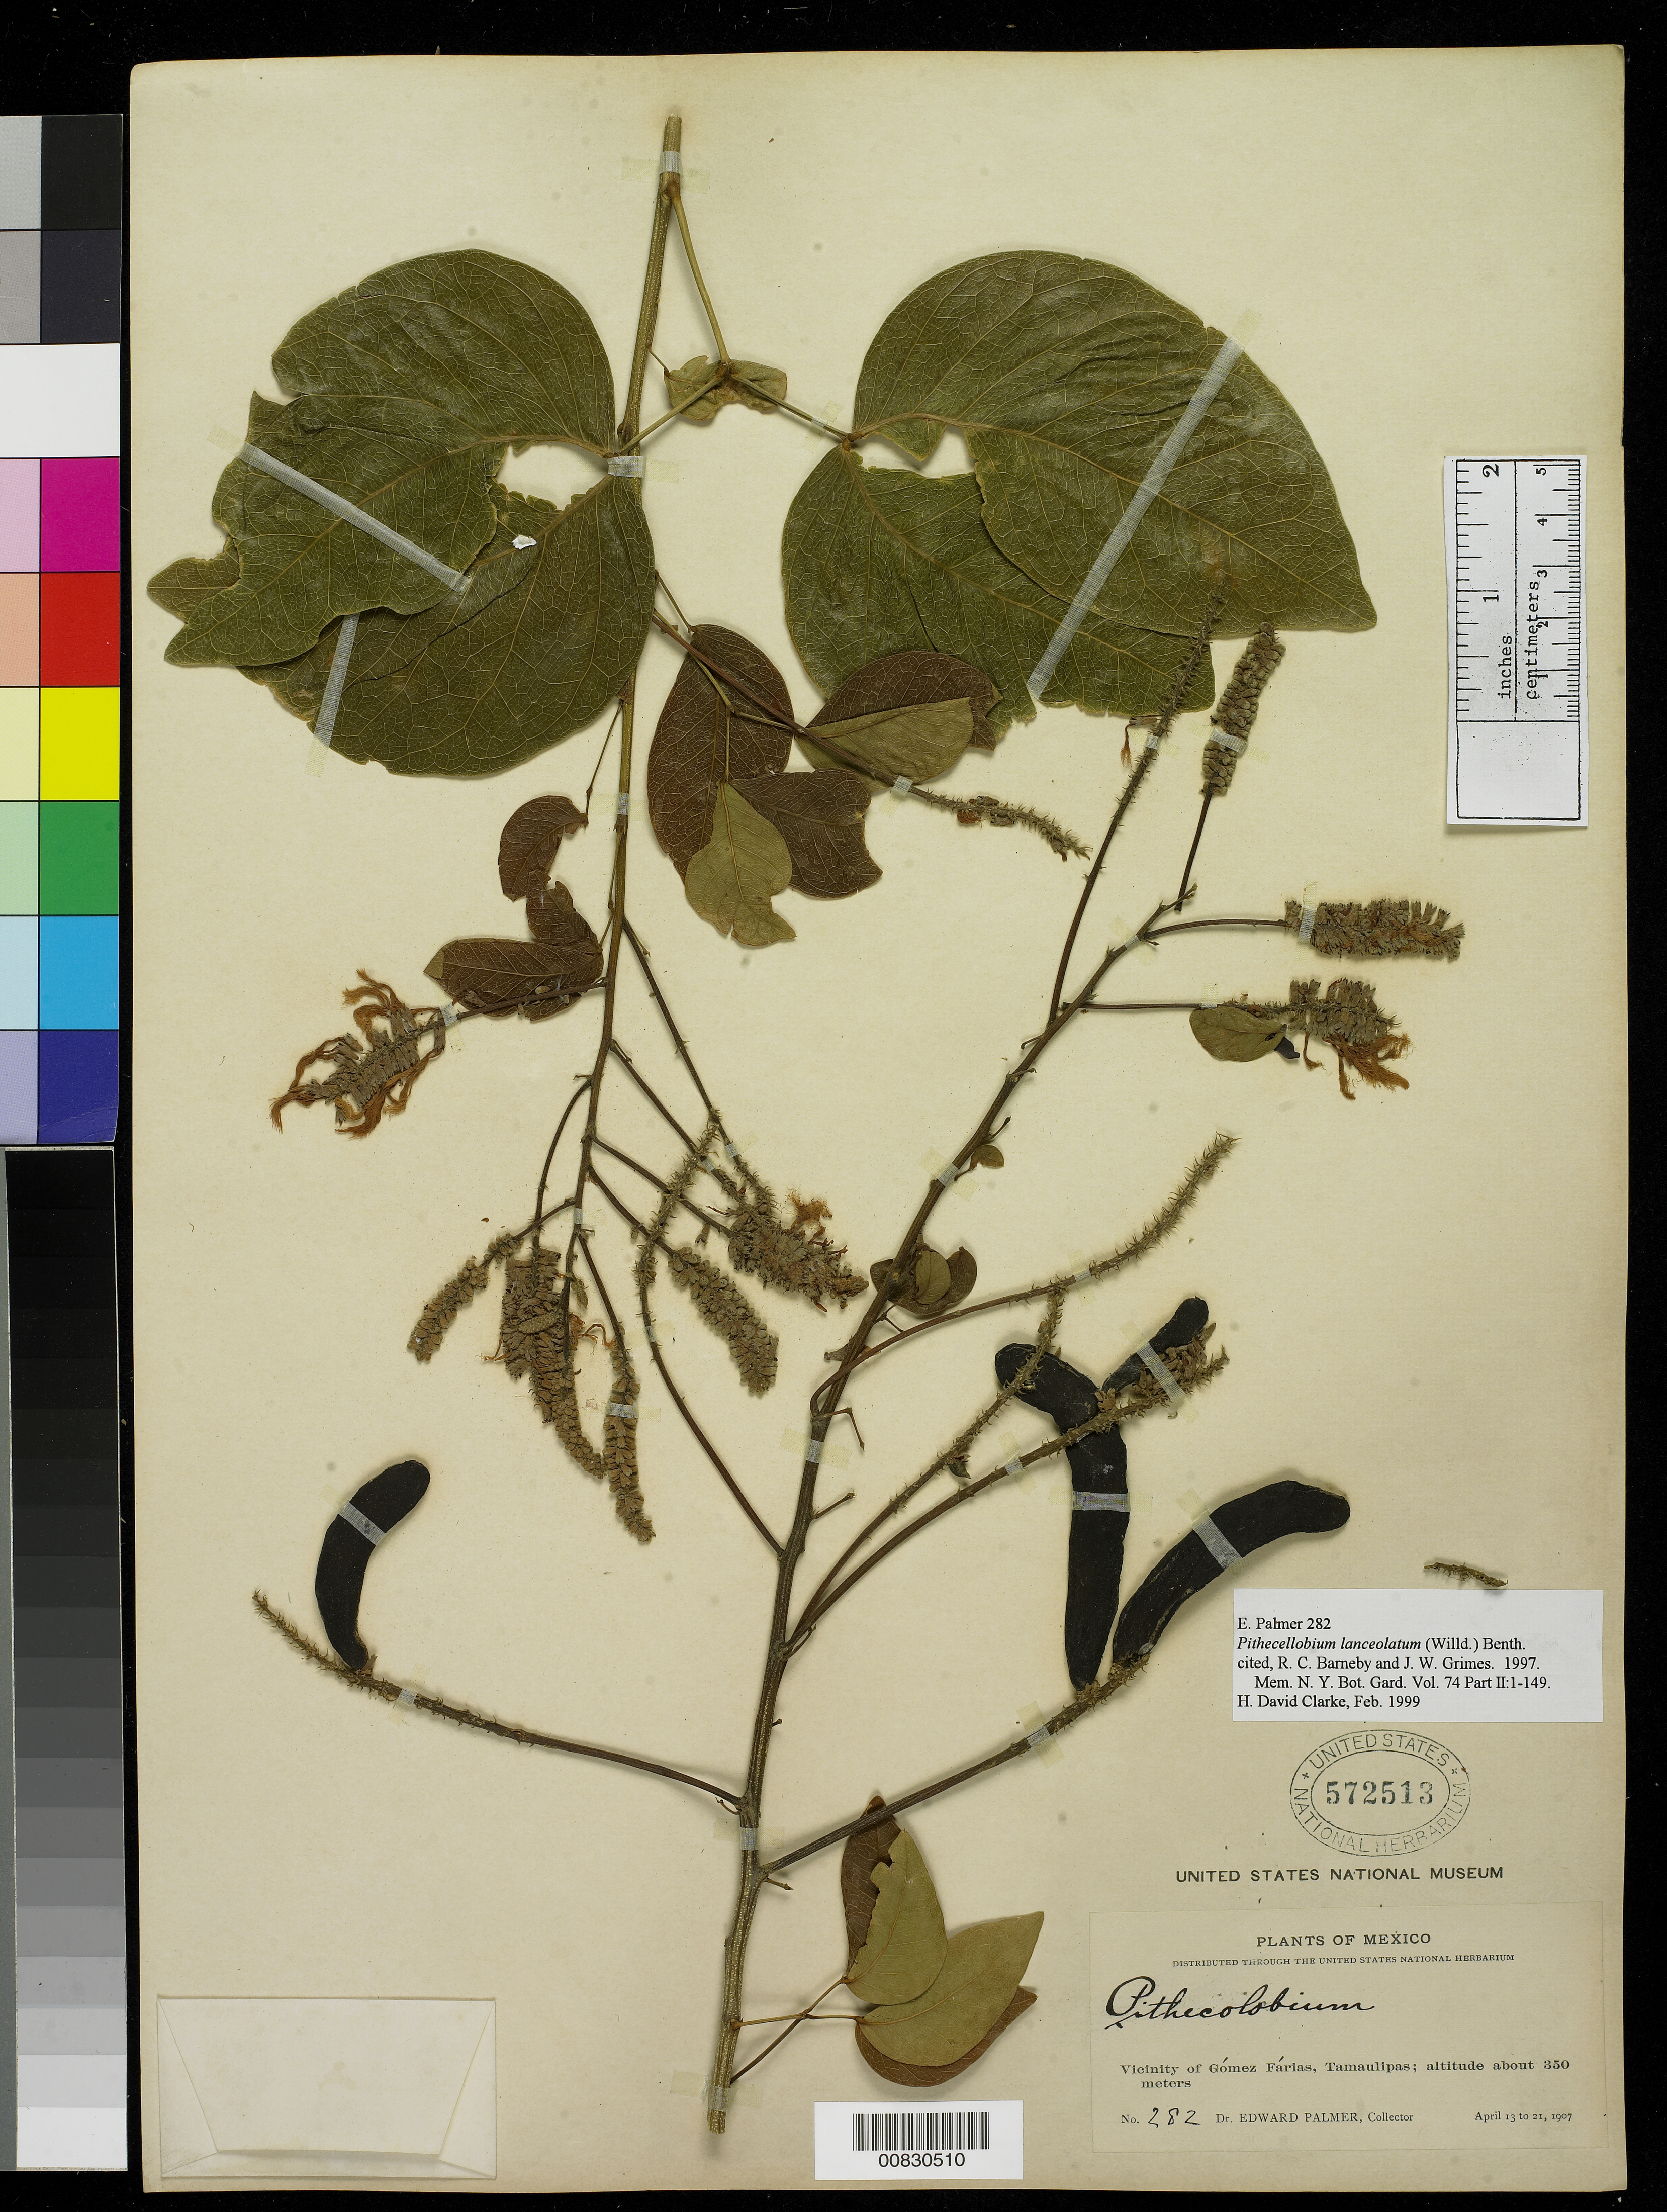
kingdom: Plantae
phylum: Tracheophyta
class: Magnoliopsida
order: Fabales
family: Fabaceae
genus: Pithecellobium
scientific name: Pithecellobium lanceolatum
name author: (Humb. & Bonpl. ex Willd.) Benth.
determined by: Clarke, H. D., University of North Carolina (Asheville)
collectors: E. Palmer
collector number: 282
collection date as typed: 13 Apr 1907 to 21 Apr 1907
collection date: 1907-04-13/1907-04-21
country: Mexico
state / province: Tamaulipas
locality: Vicinity of Gómez Farias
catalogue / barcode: US 572513